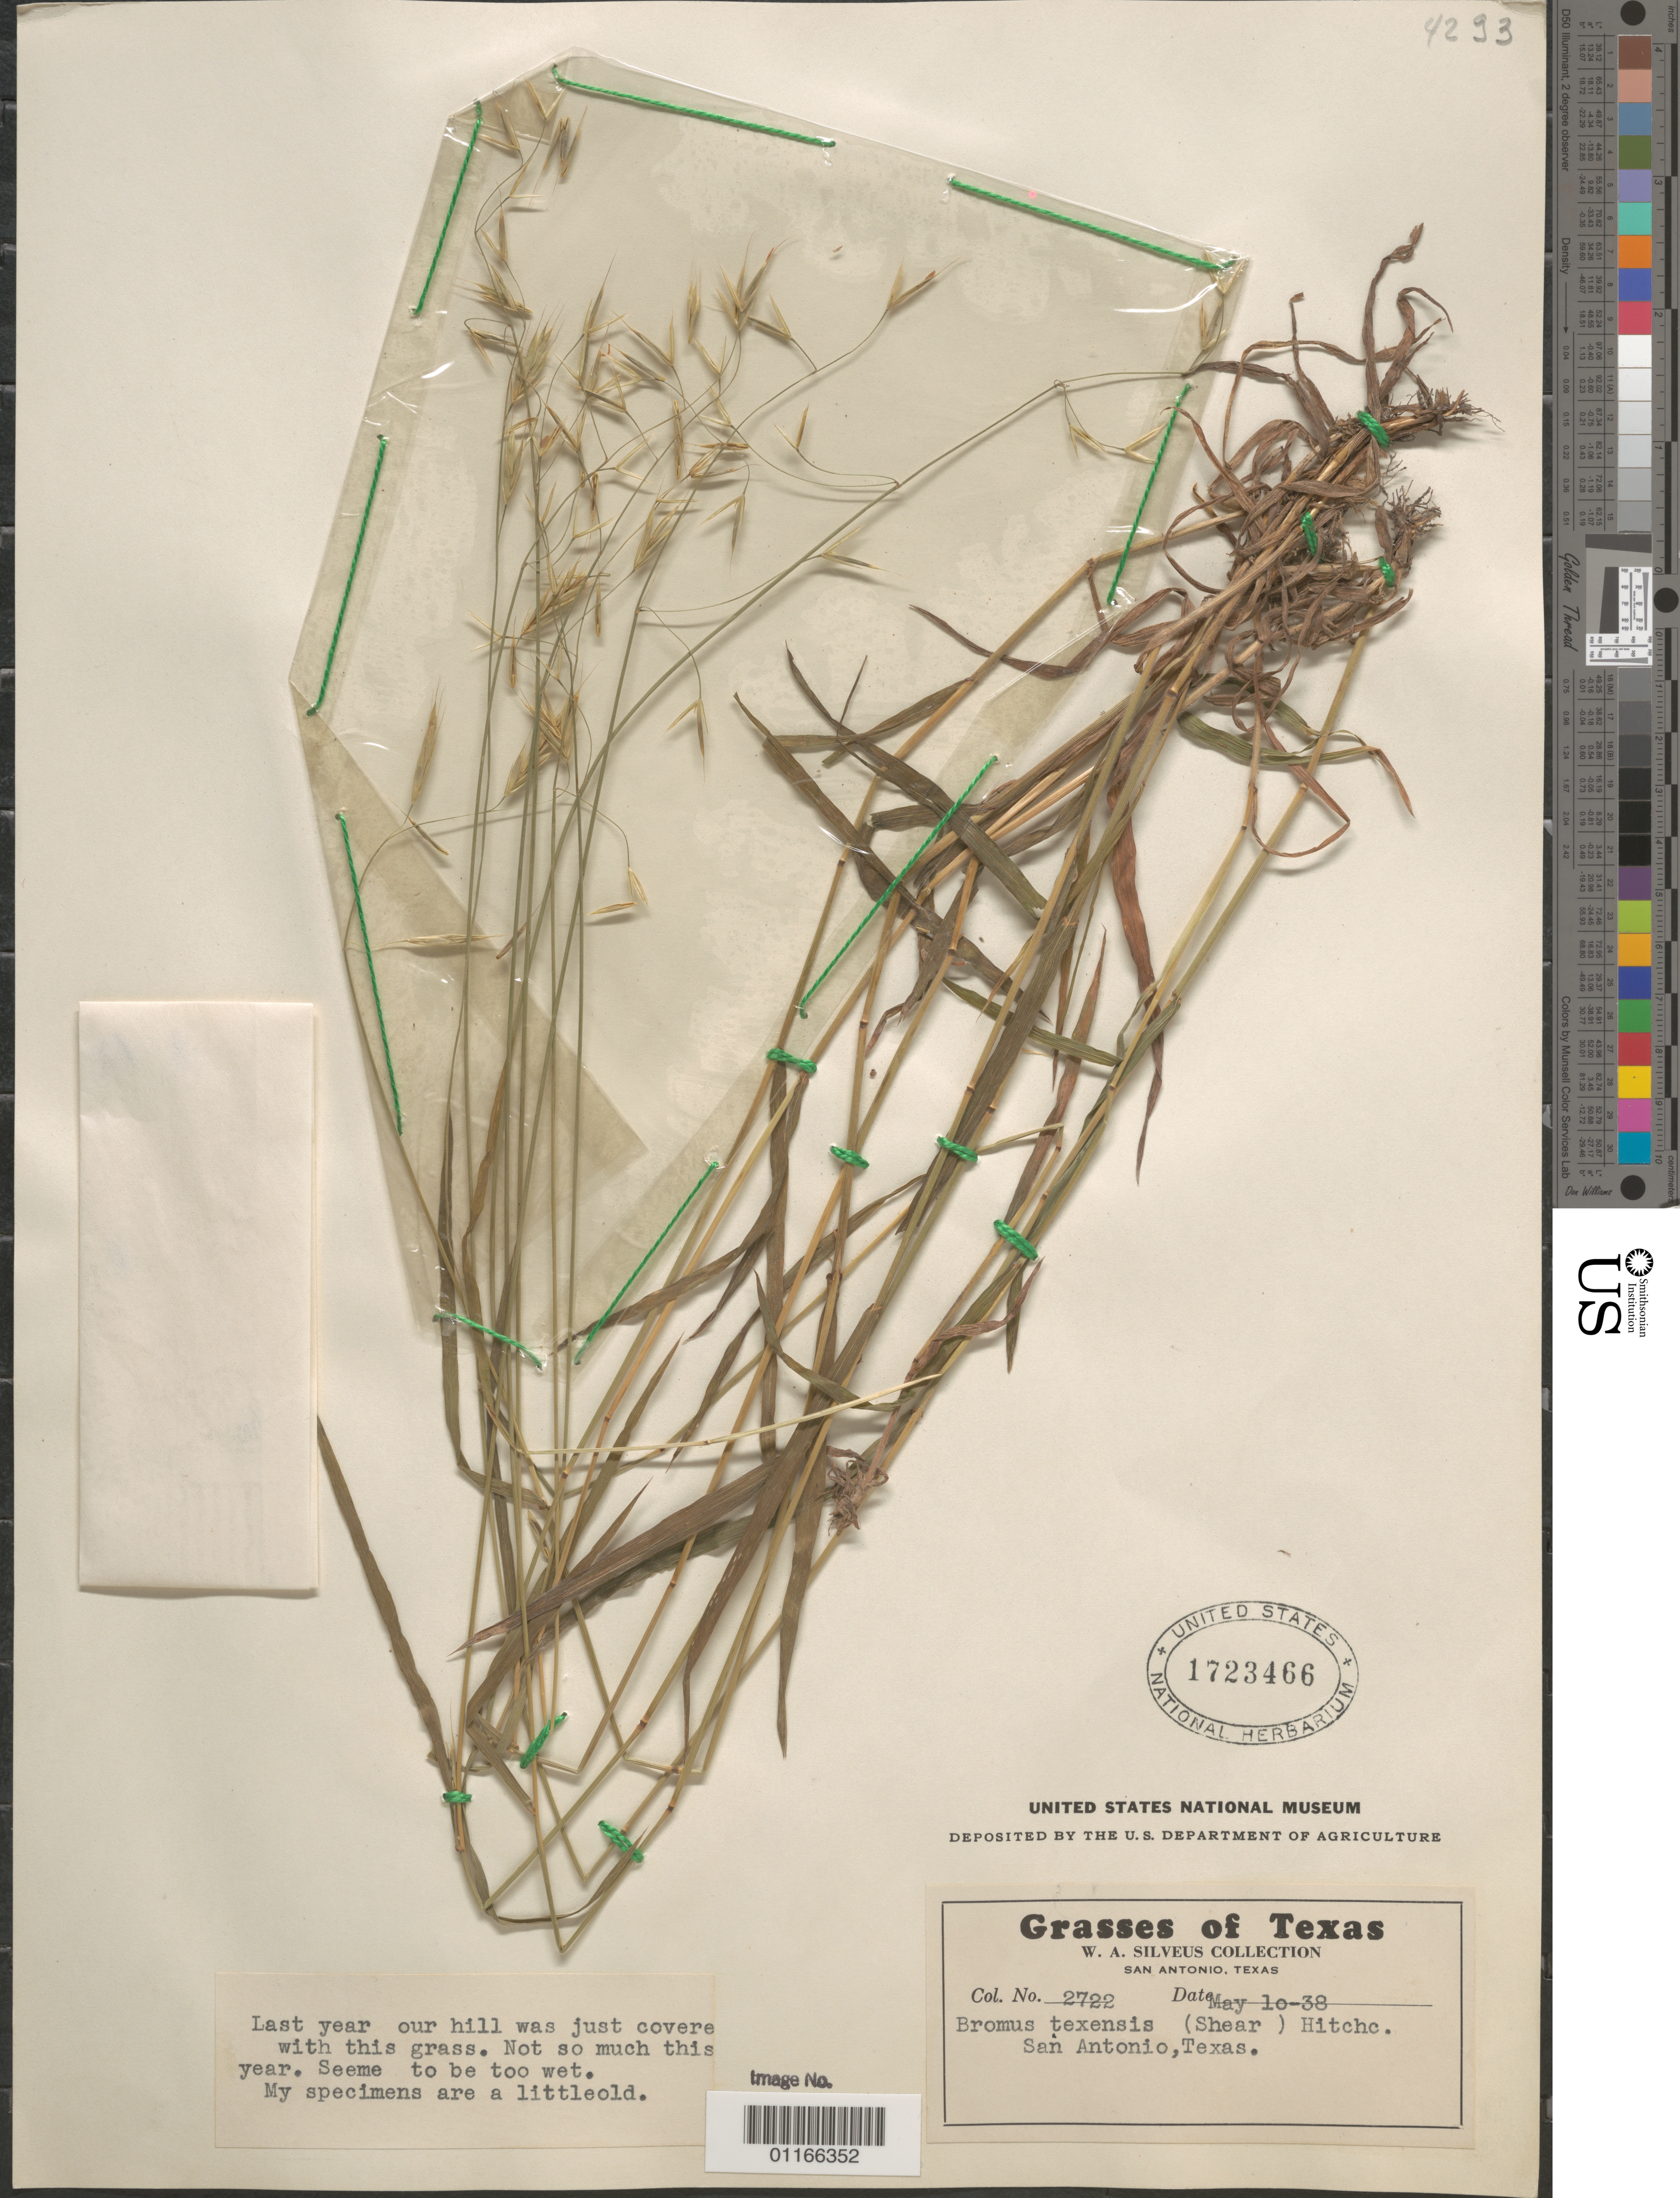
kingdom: Plantae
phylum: Tracheophyta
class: Liliopsida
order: Poales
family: Poaceae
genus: Bromus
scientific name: Bromus texensis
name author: (Shear) Hitchc.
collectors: W. Silveus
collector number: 2722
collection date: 1938-05-10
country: United States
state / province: Texas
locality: San Antonio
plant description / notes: Based on the order of the specimens, this specimen's Barcode of Life number is probably 42G3, even though Barcode: 01166353 has the same Barcode of Life number.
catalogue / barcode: US 1723466